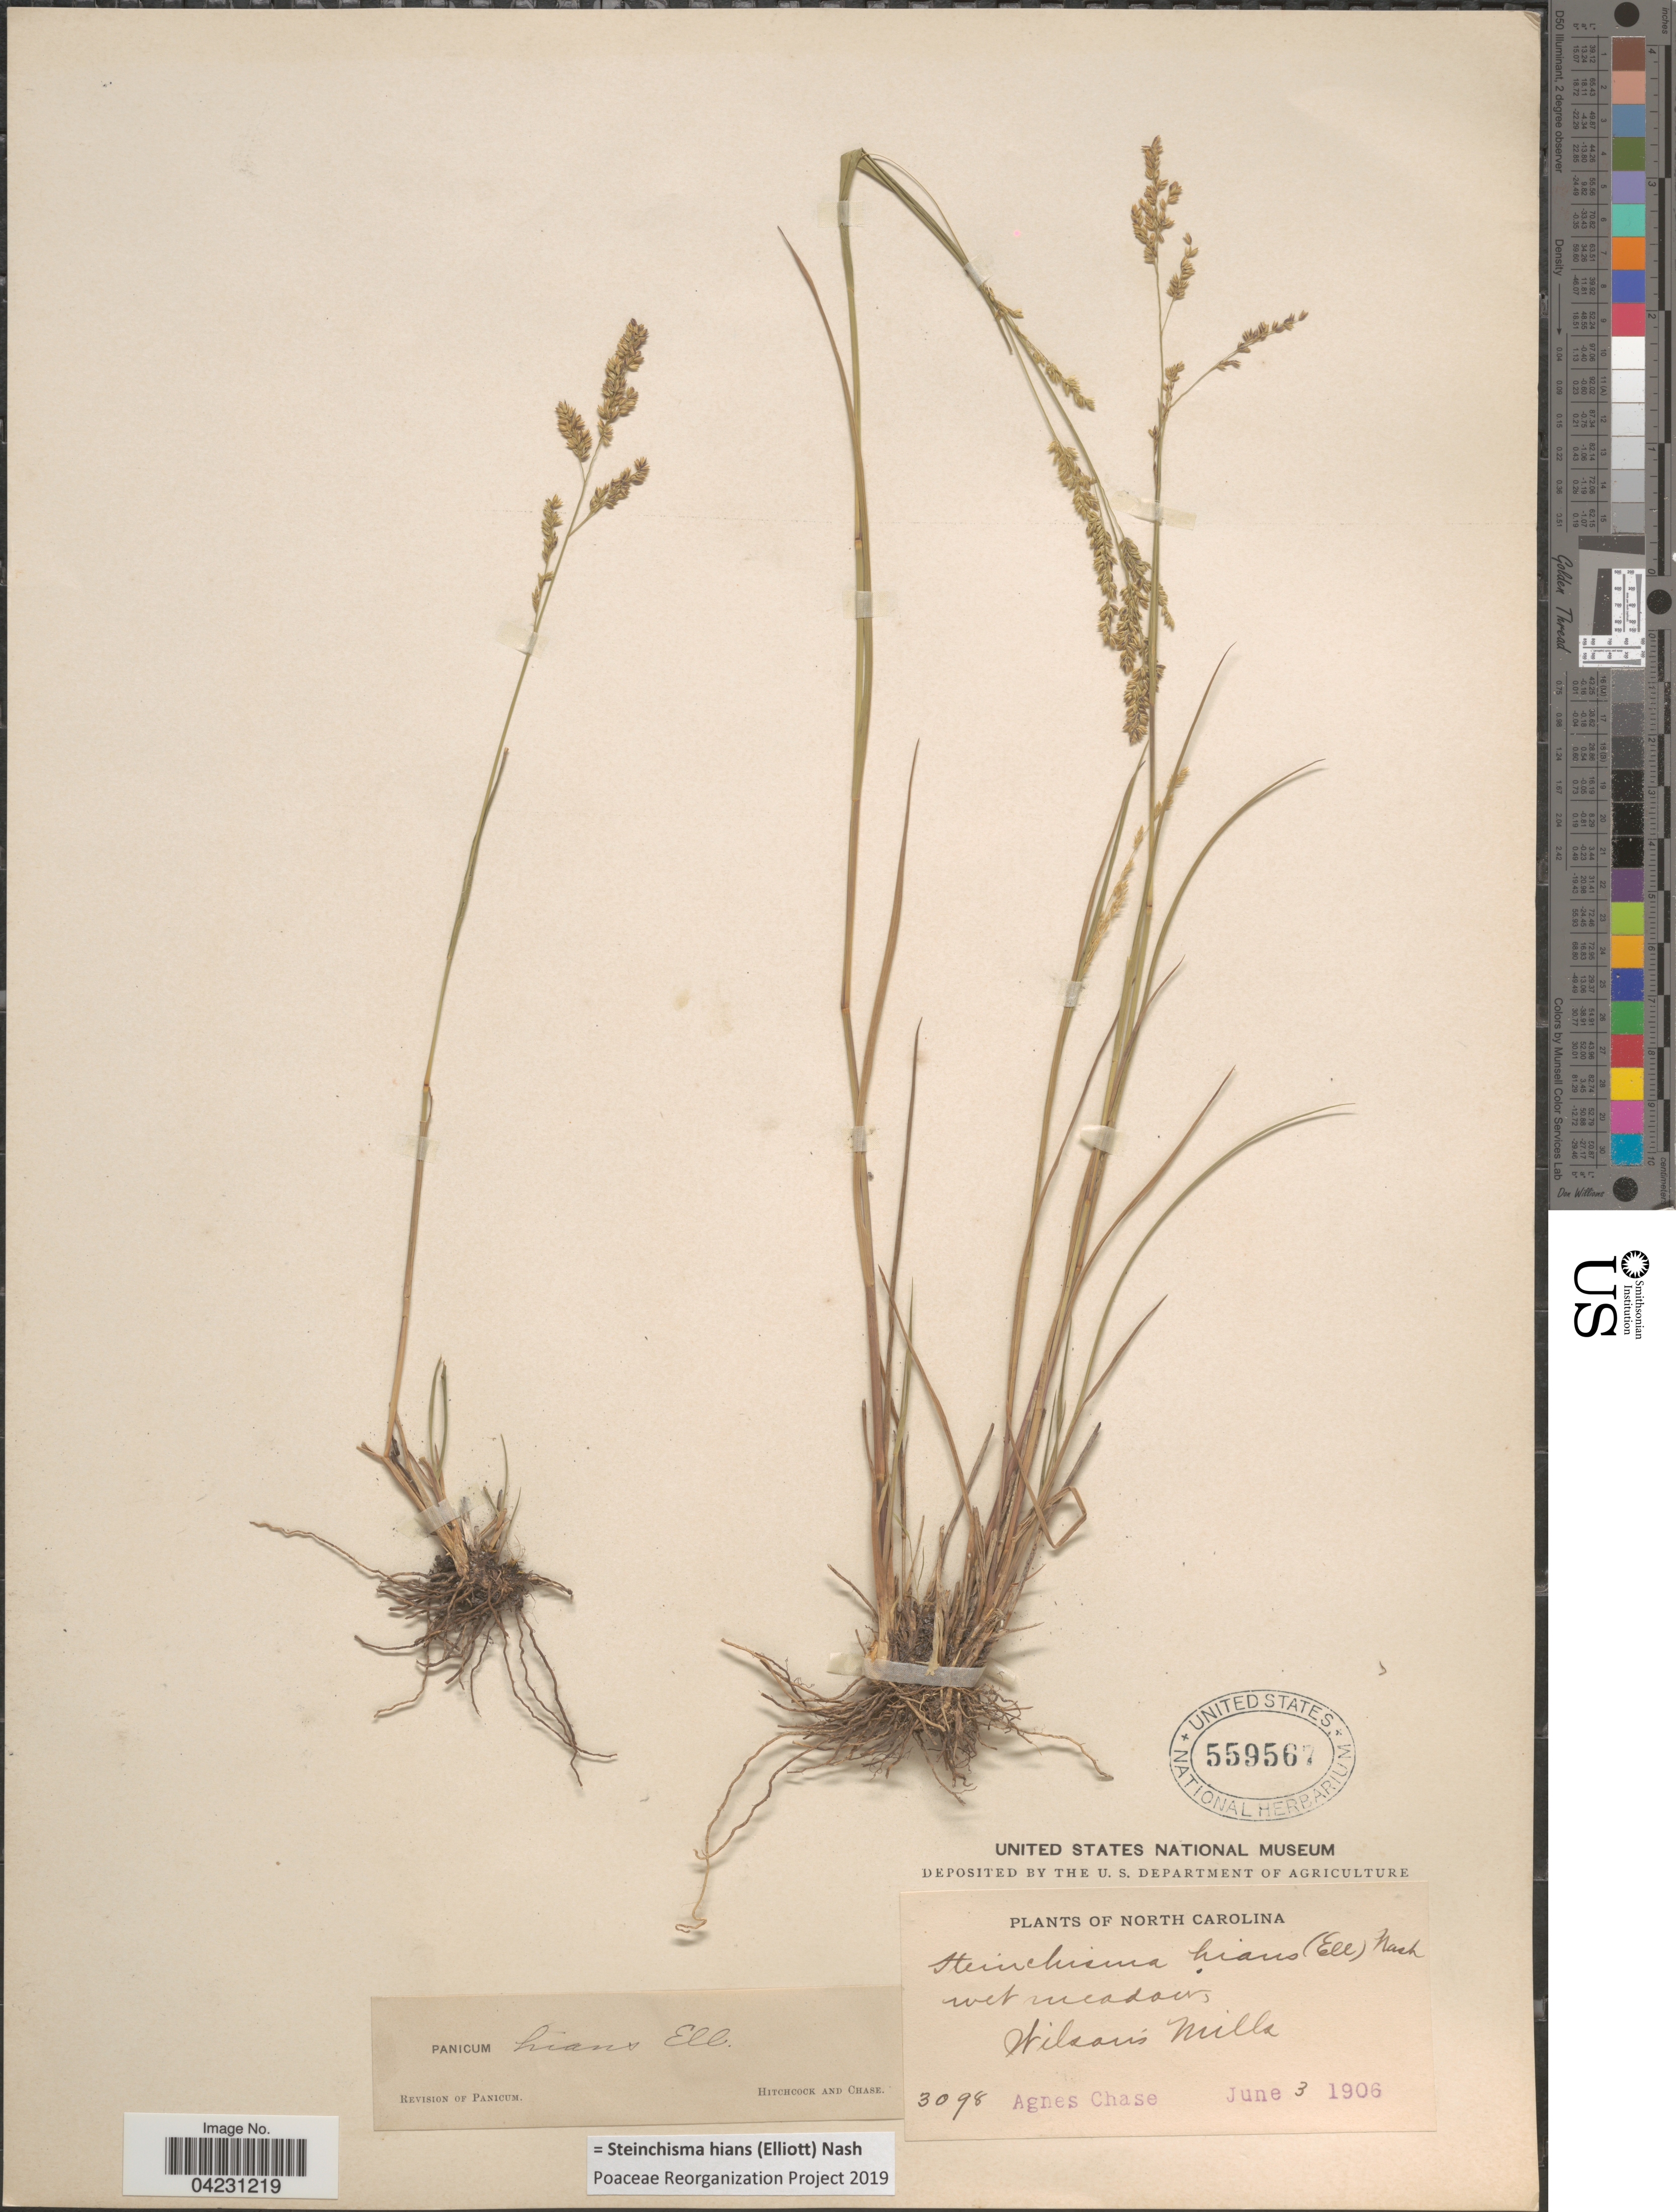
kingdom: Plantae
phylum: Tracheophyta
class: Liliopsida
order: Poales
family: Poaceae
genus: Steinchisma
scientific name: Steinchisma hians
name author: (Elliott) Nash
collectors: A. Chase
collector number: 3098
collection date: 1906-06-03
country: United States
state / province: North Carolina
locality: Wet meadows Wilson's Mills.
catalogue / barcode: US 559567